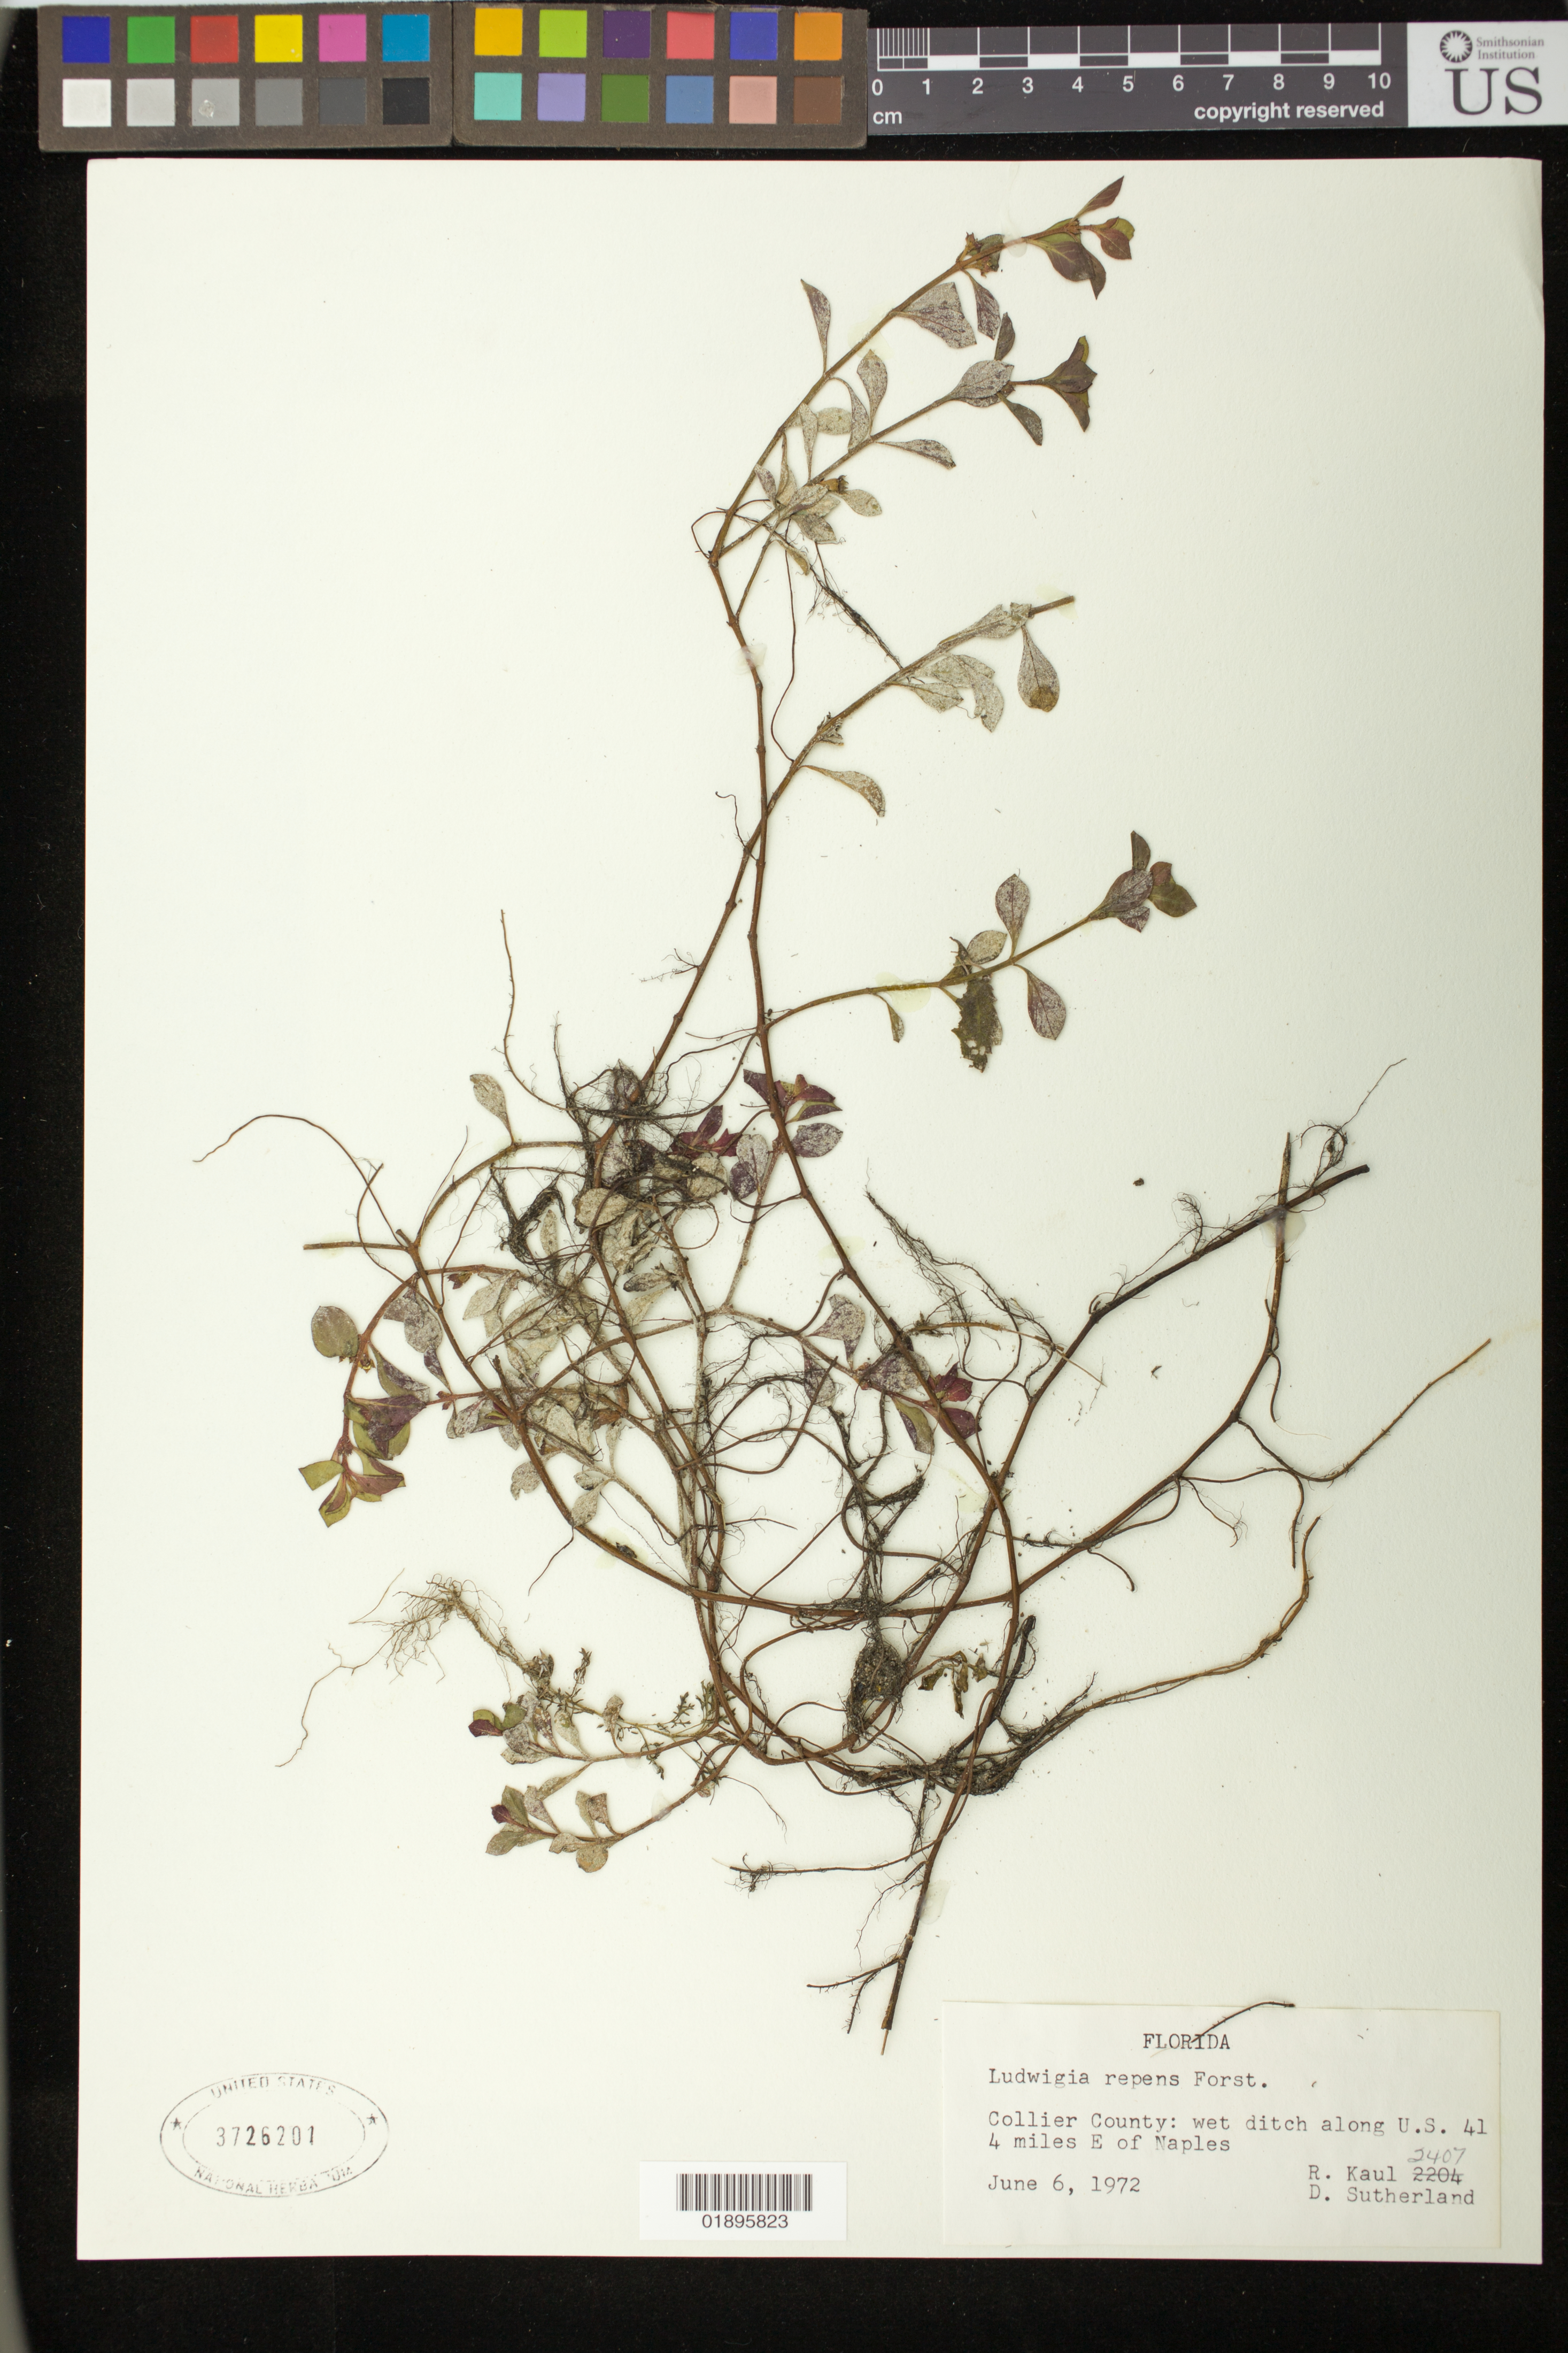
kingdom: Plantae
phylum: Tracheophyta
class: Magnoliopsida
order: Myrtales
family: Onagraceae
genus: Ludwigia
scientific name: Ludwigia repens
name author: J.R. Forst.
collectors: R. Kaul & D. Sutherland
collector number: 2407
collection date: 1972-06-06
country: United States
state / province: Florida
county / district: Collier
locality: Along US 41, 4 miles E of Naples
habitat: Wet ditch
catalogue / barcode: US 3726201